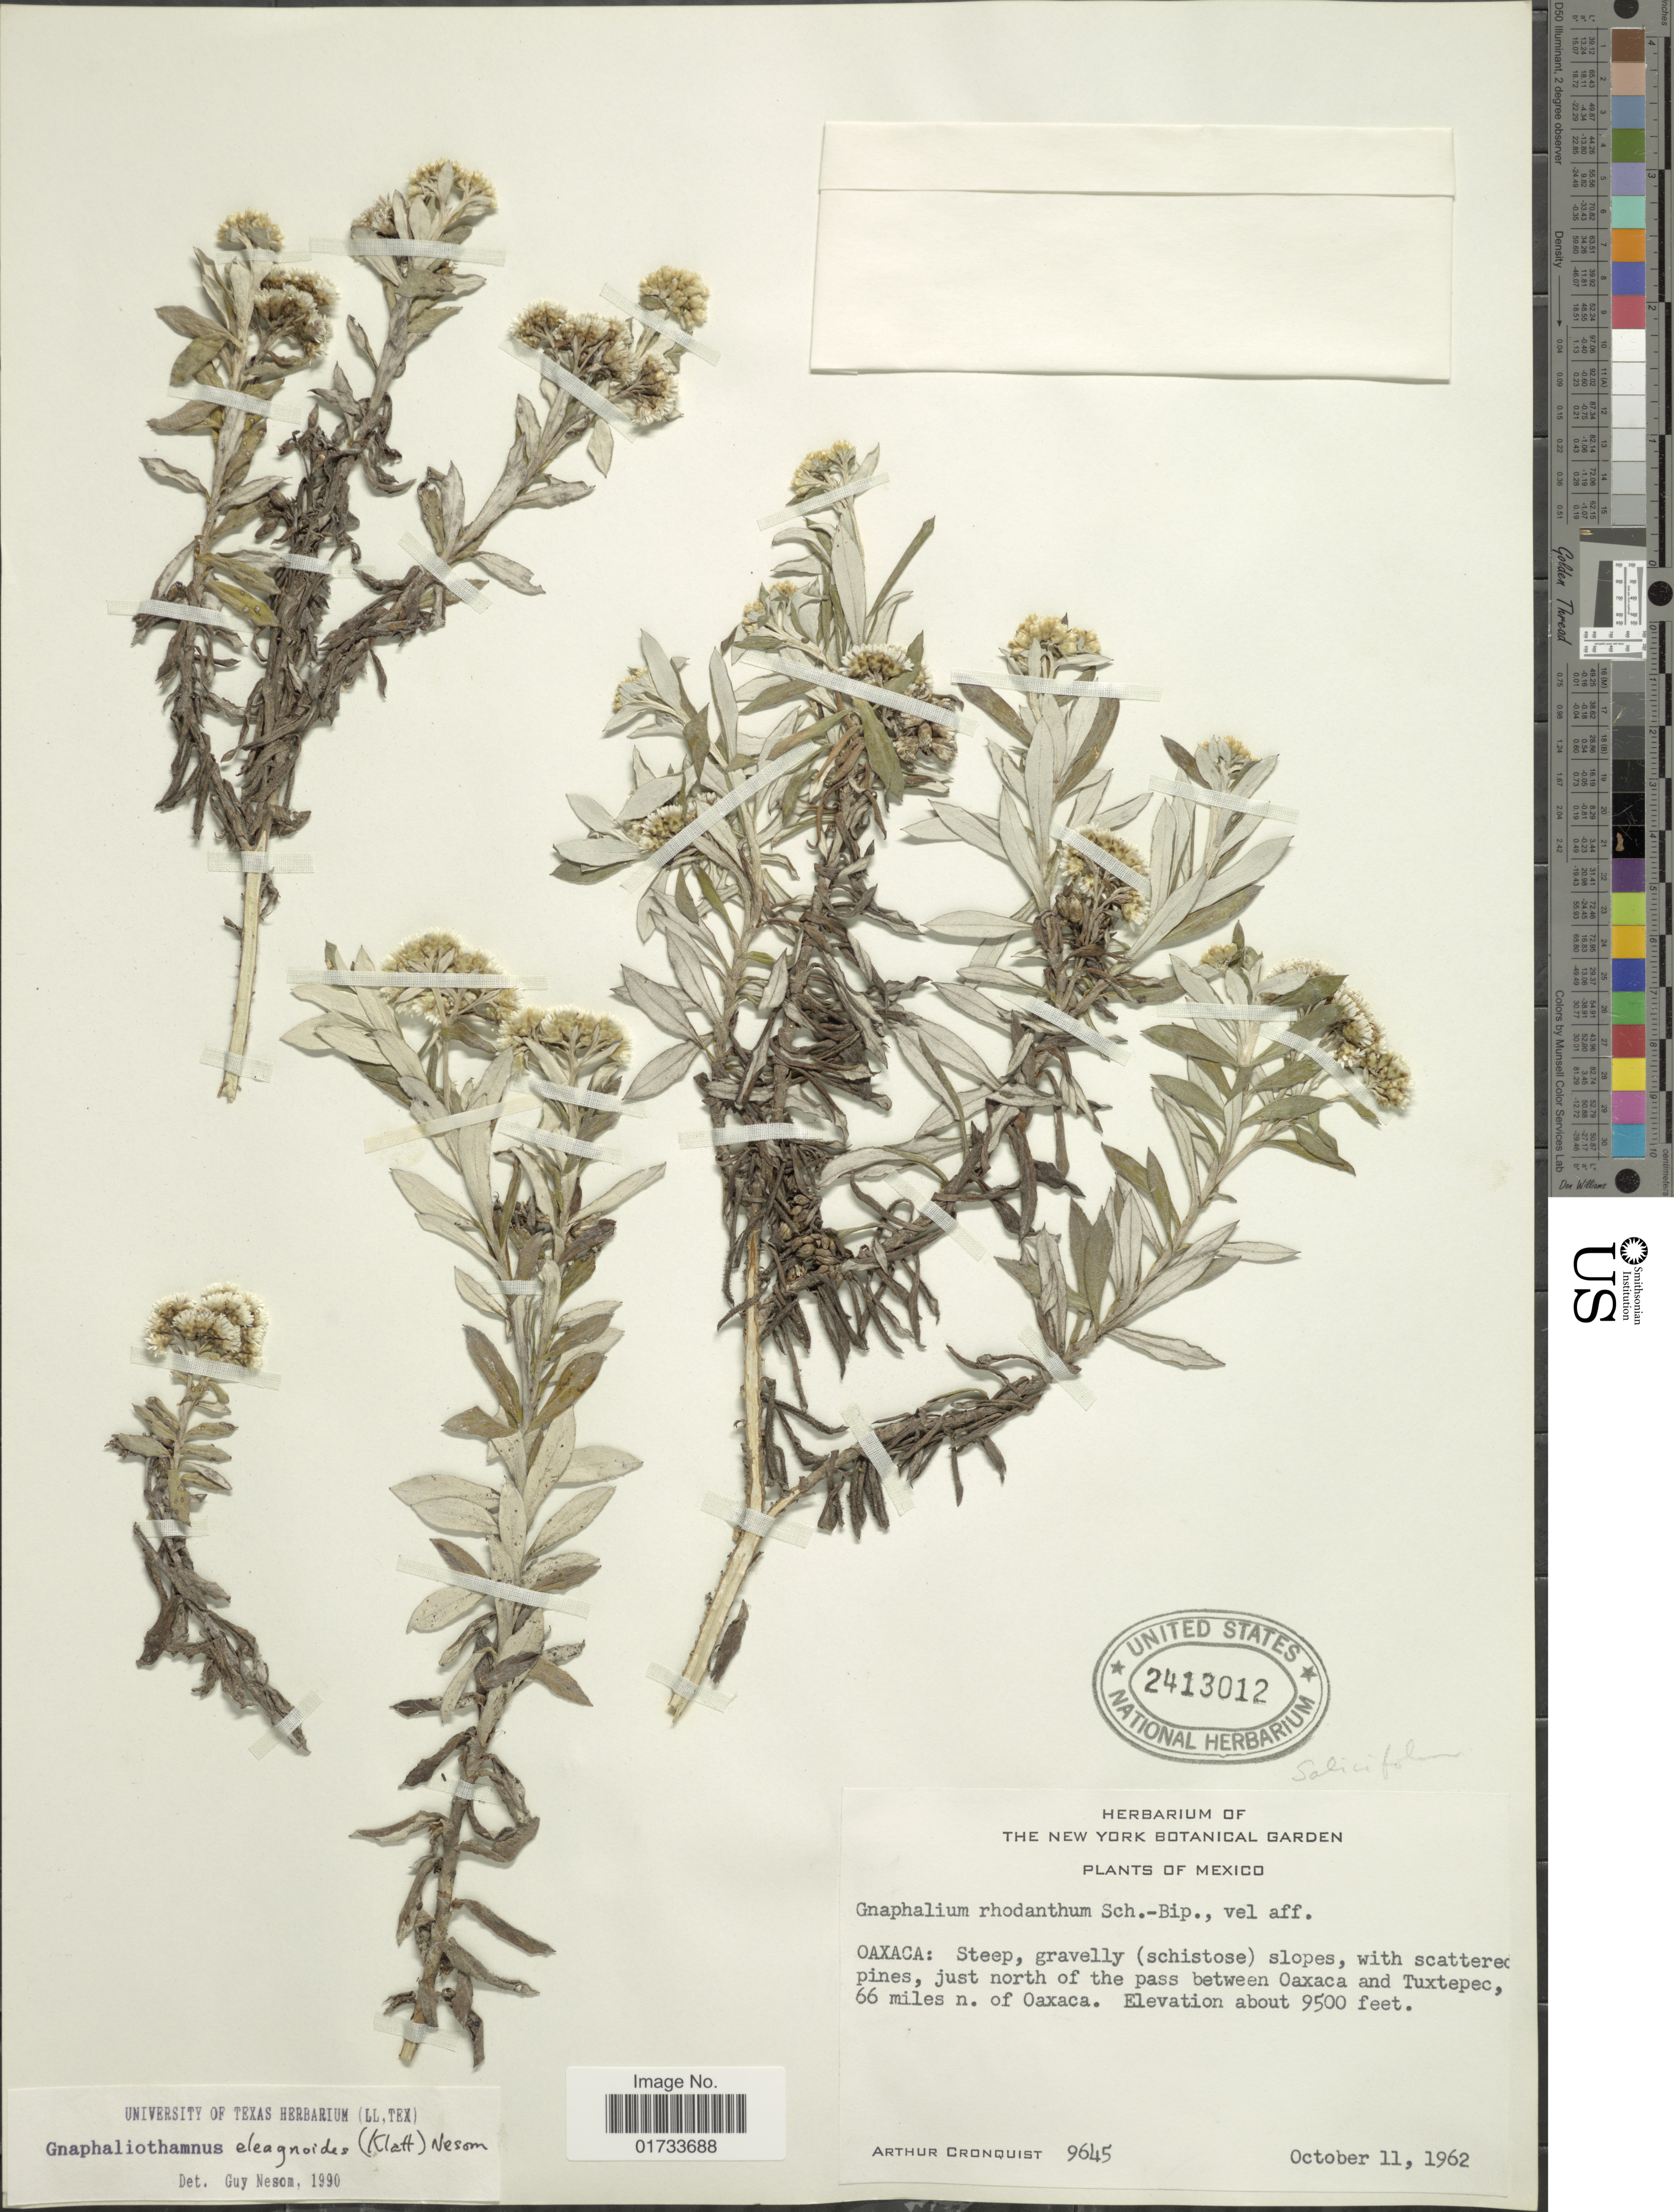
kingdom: Plantae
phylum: Tracheophyta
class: Magnoliopsida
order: Asterales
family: Asteraceae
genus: Chionolaena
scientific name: Chionolaena eleagnoides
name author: Klatt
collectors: A. J. Cronquist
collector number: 9645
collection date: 1962-10-11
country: Mexico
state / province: Oaxaca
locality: Steep, gravelly (schistose) slopes, with scattered pines, just north of the pass between Oaxaca and Tuxtepec, 66 miles n. of Oaxaca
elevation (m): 2896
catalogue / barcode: US 2413012